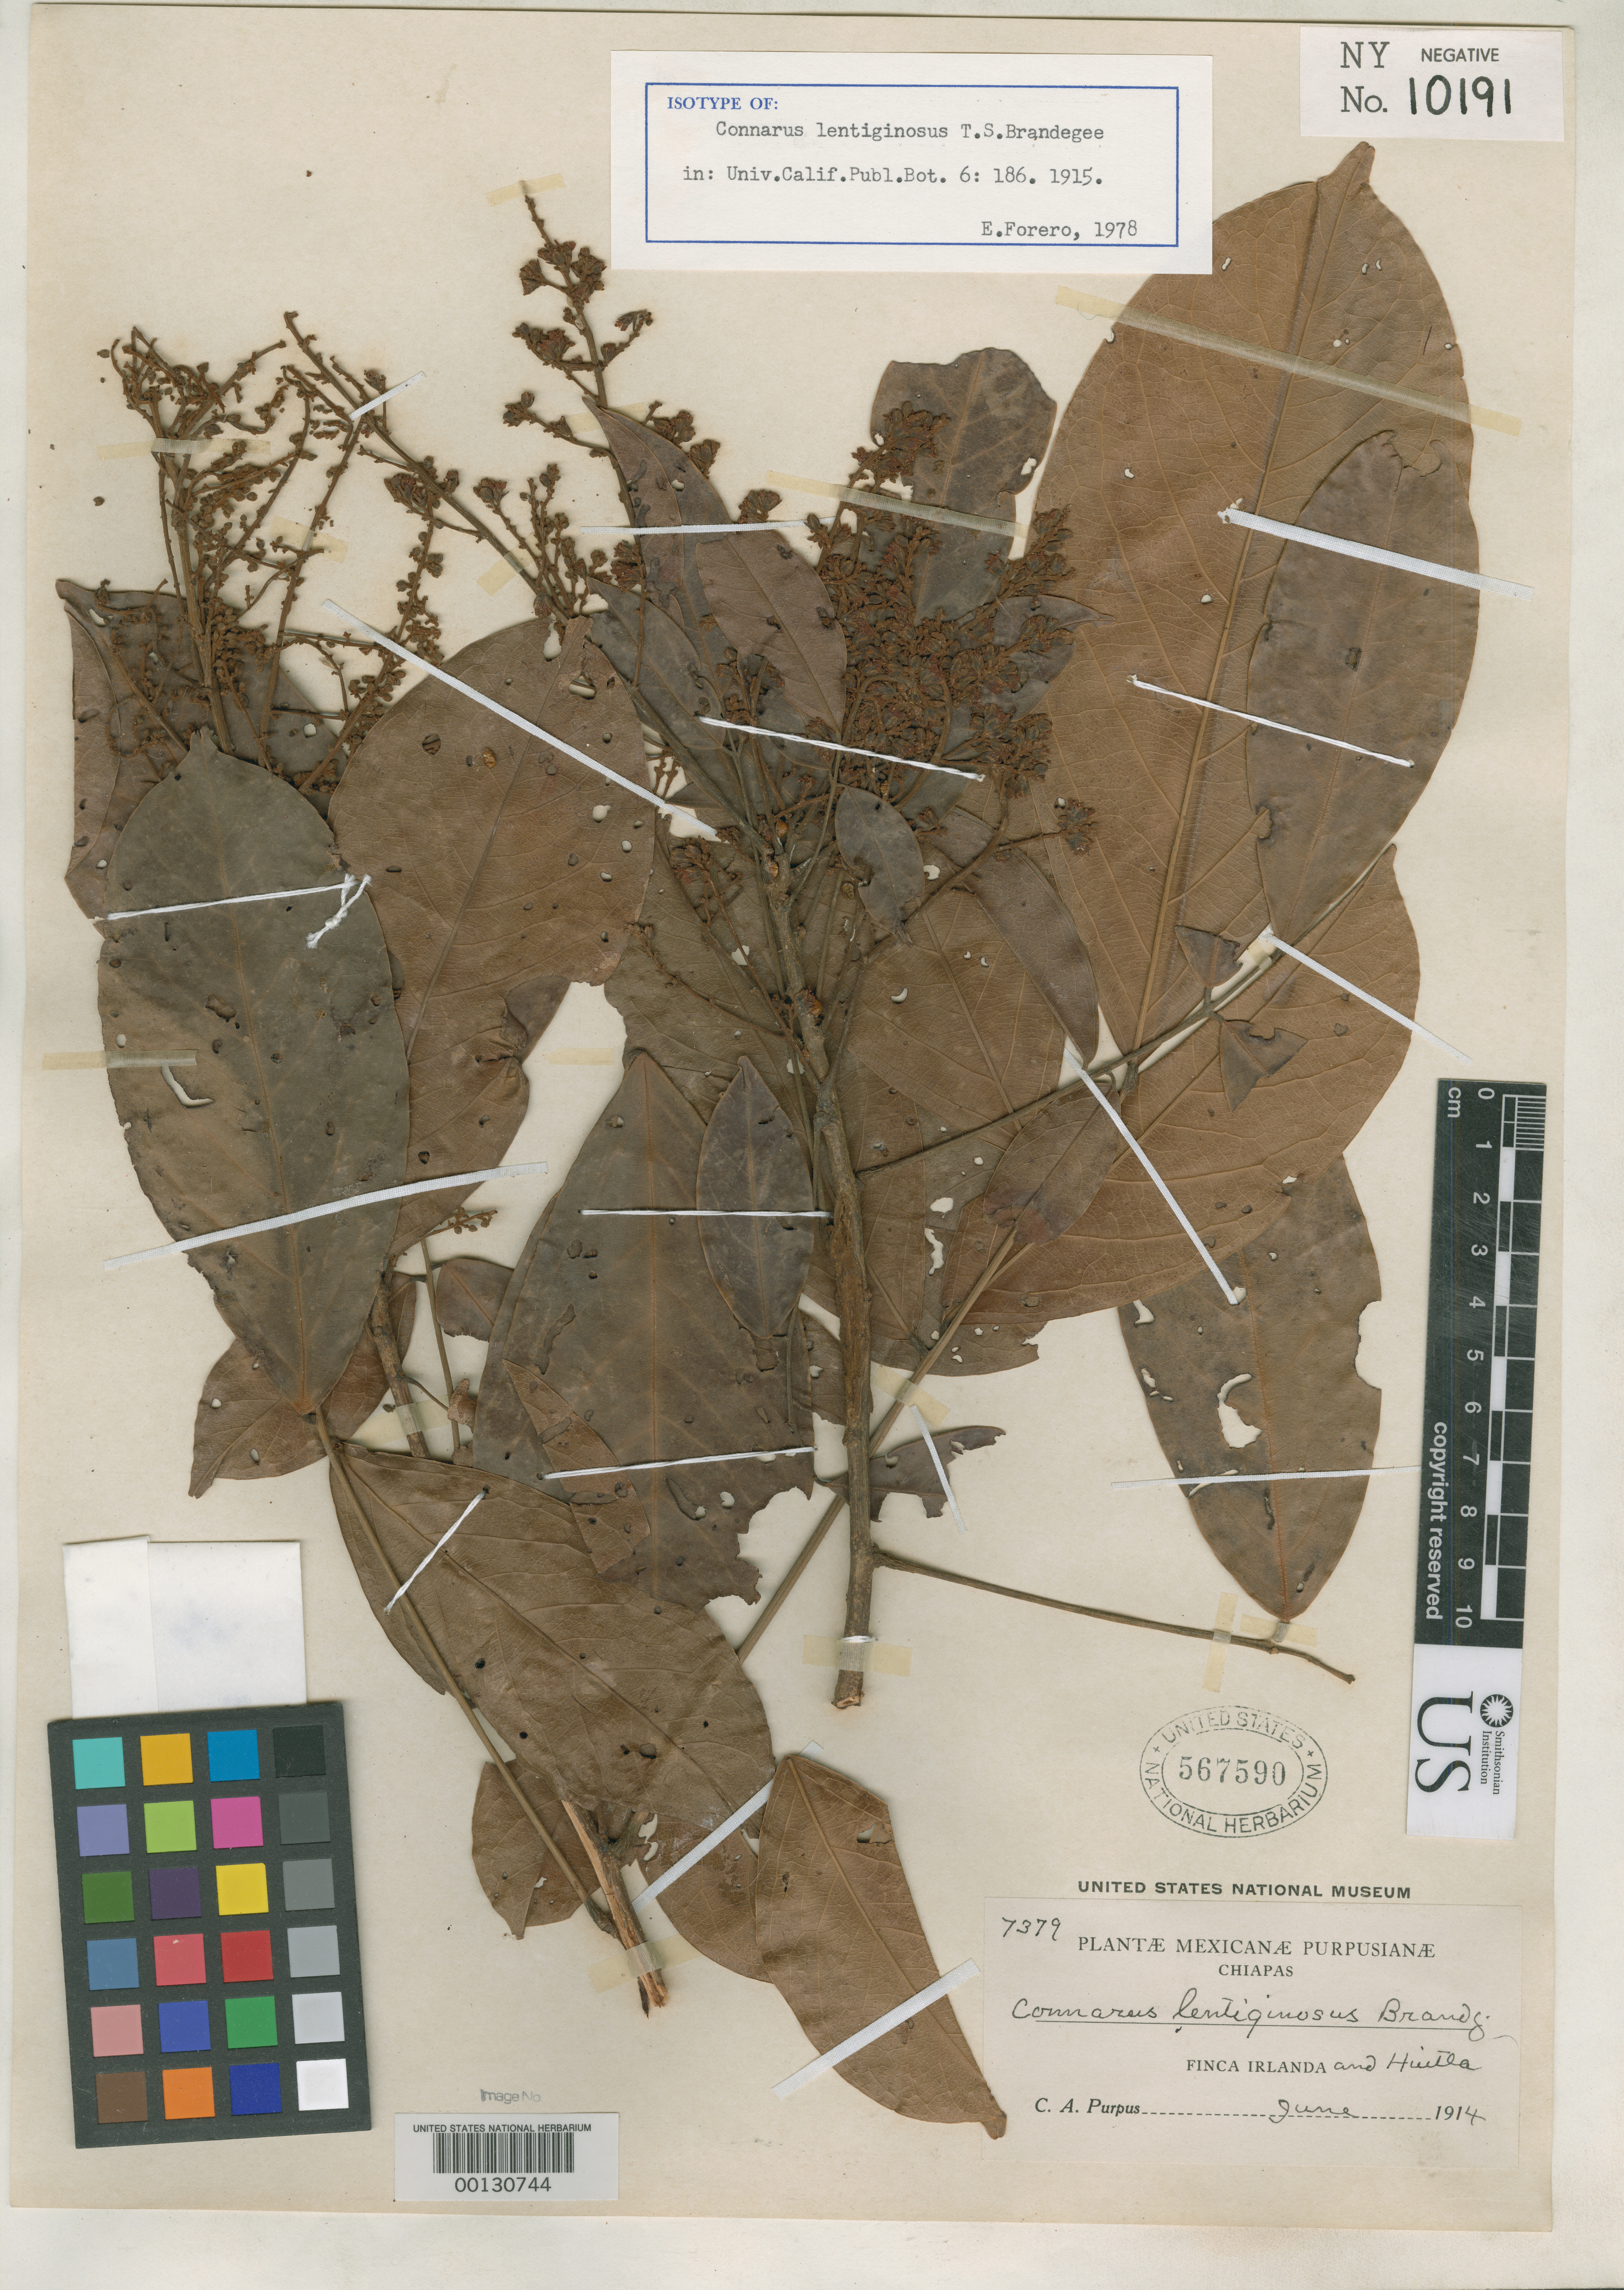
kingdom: Plantae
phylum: Tracheophyta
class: Magnoliopsida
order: Oxalidales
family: Connaraceae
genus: Connarus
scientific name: Connarus lentiginosus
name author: Brandegee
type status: Isotype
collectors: C. A. Purpus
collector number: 7379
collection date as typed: Jun 1914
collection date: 1914-06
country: Mexico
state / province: Chiapas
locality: Huitla and Finca islands.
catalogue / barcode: US 567590